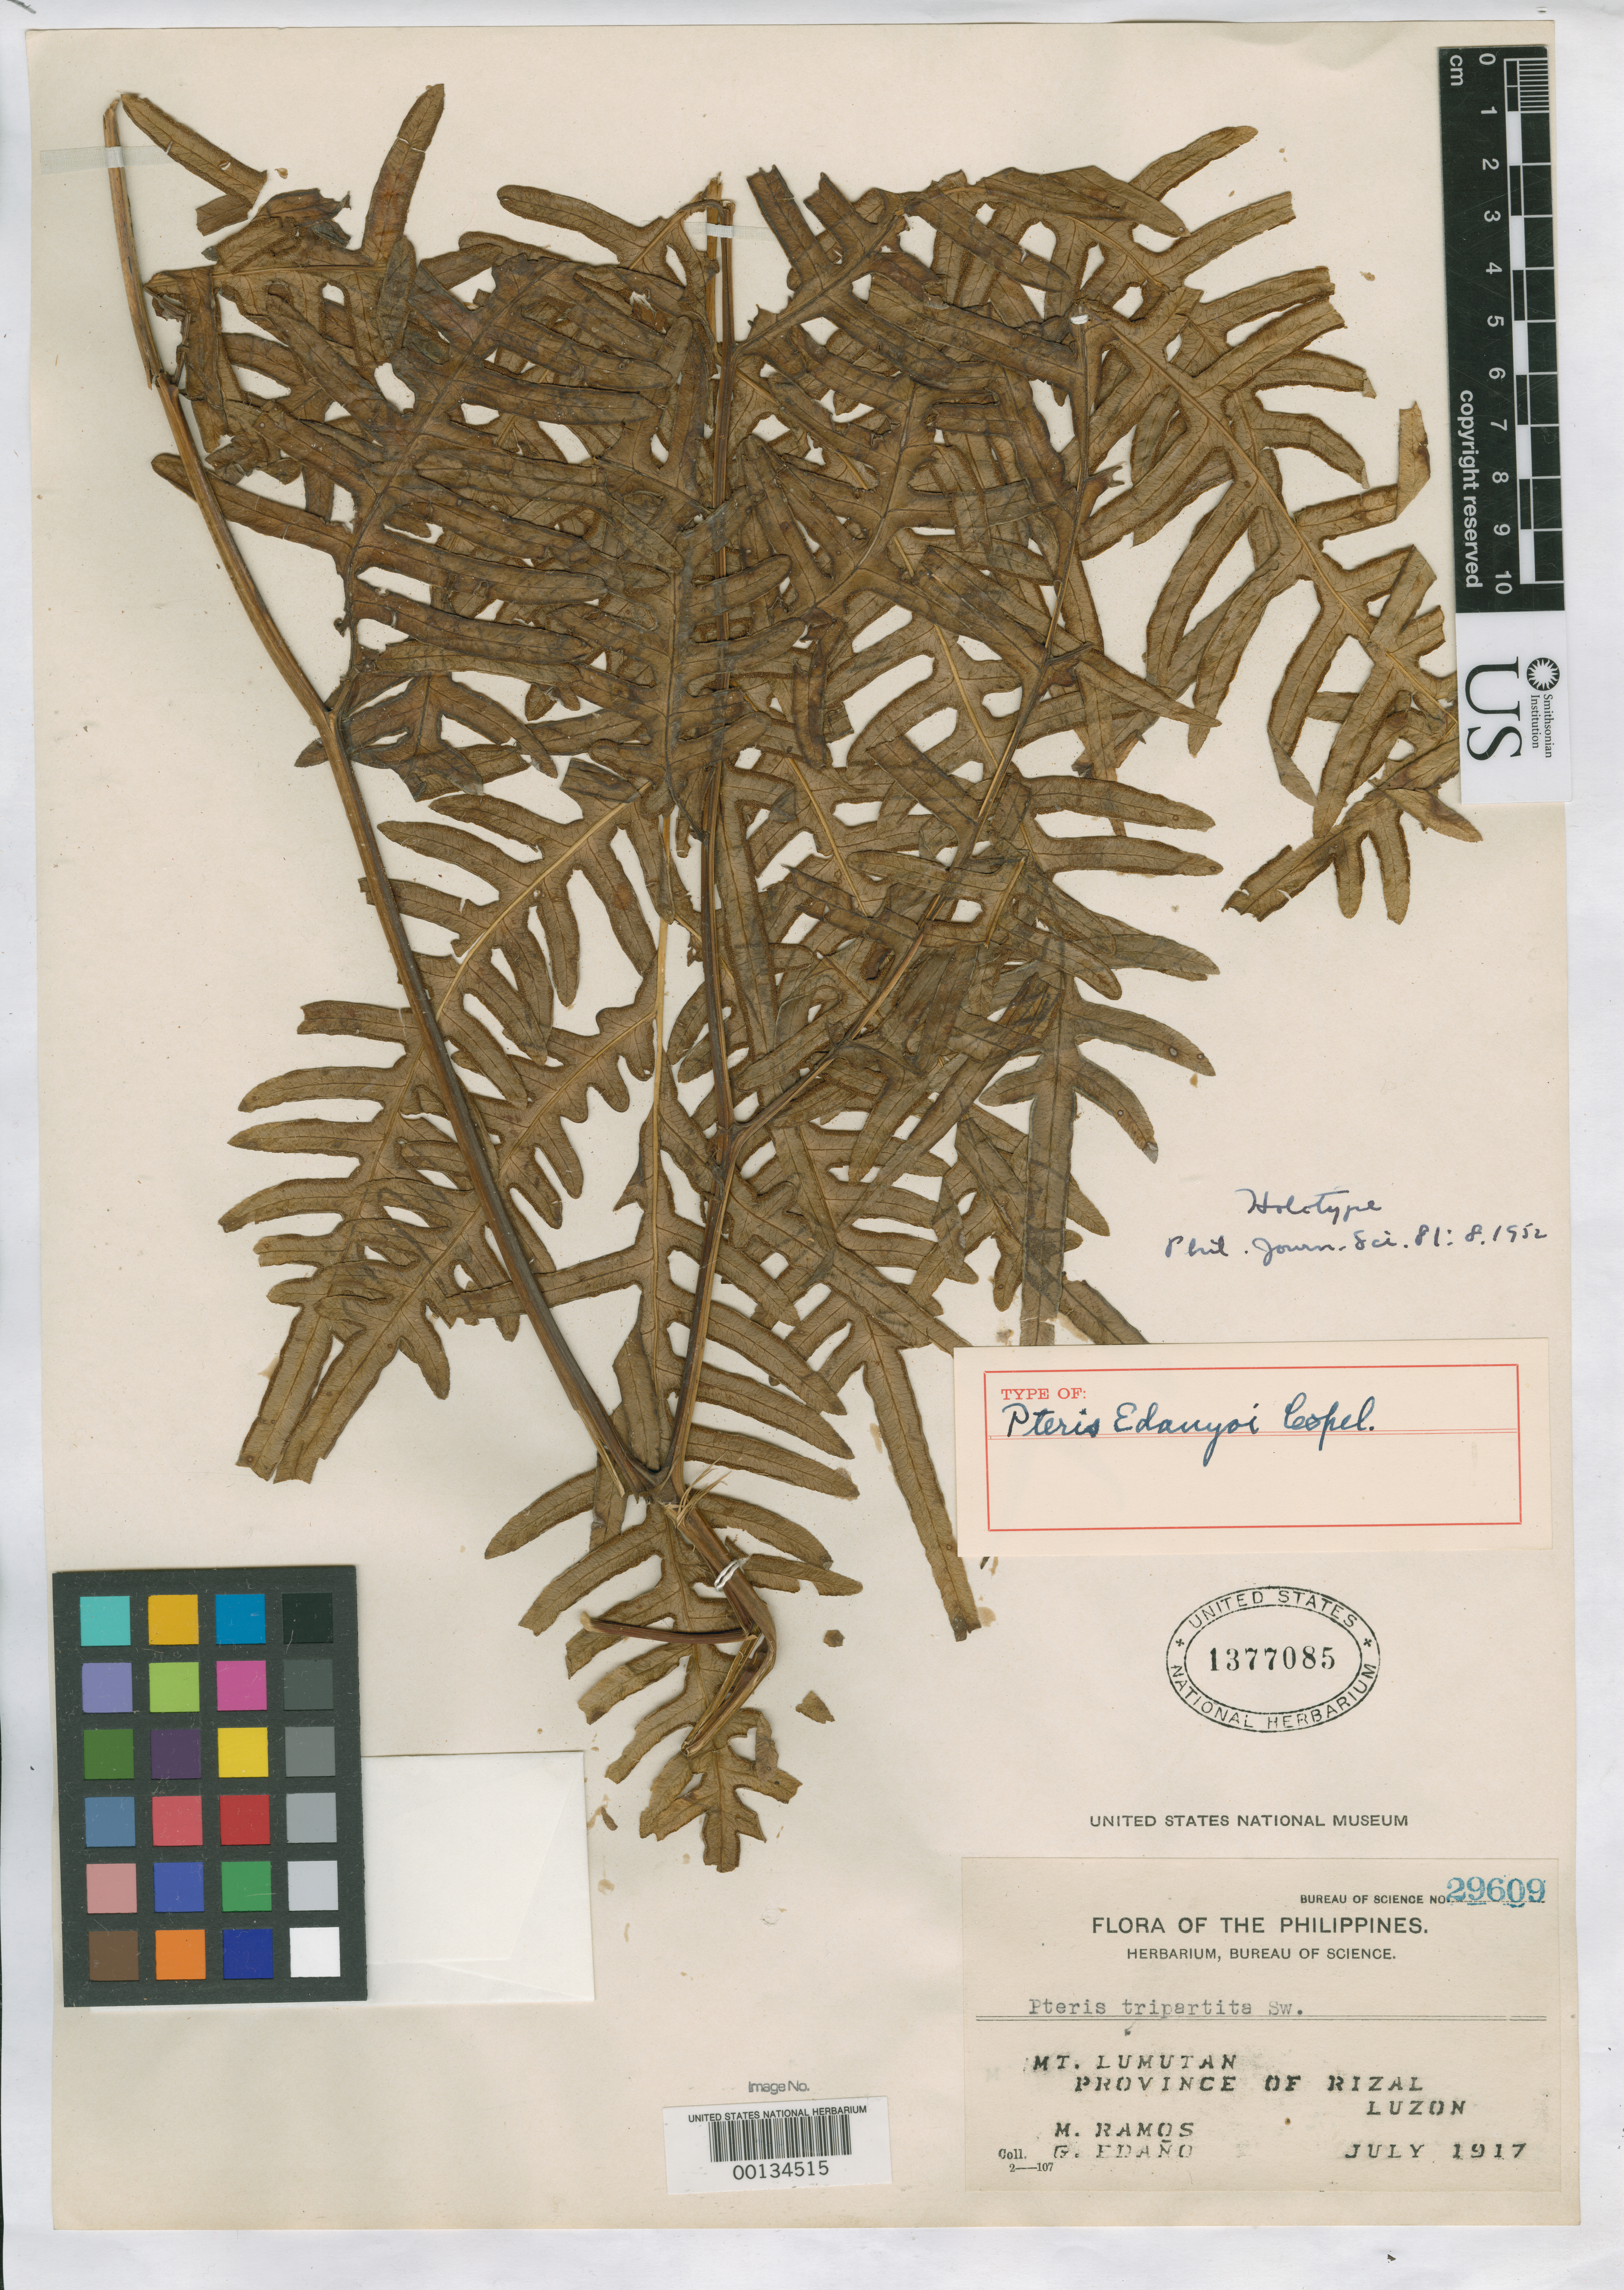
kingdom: Plantae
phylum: Tracheophyta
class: Polypodiopsida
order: Polypodiales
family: Pteridaceae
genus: Pteris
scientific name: Pteris edanyoi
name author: Copel.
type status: Holotype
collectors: M. Ramos & G. E. Edaño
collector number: Bur. Sci. 29609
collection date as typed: Jul 1917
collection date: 1917-07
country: Philippines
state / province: Calabarzon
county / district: Rizal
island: Luzon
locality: Mt. Lumutan.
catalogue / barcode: US 1377085